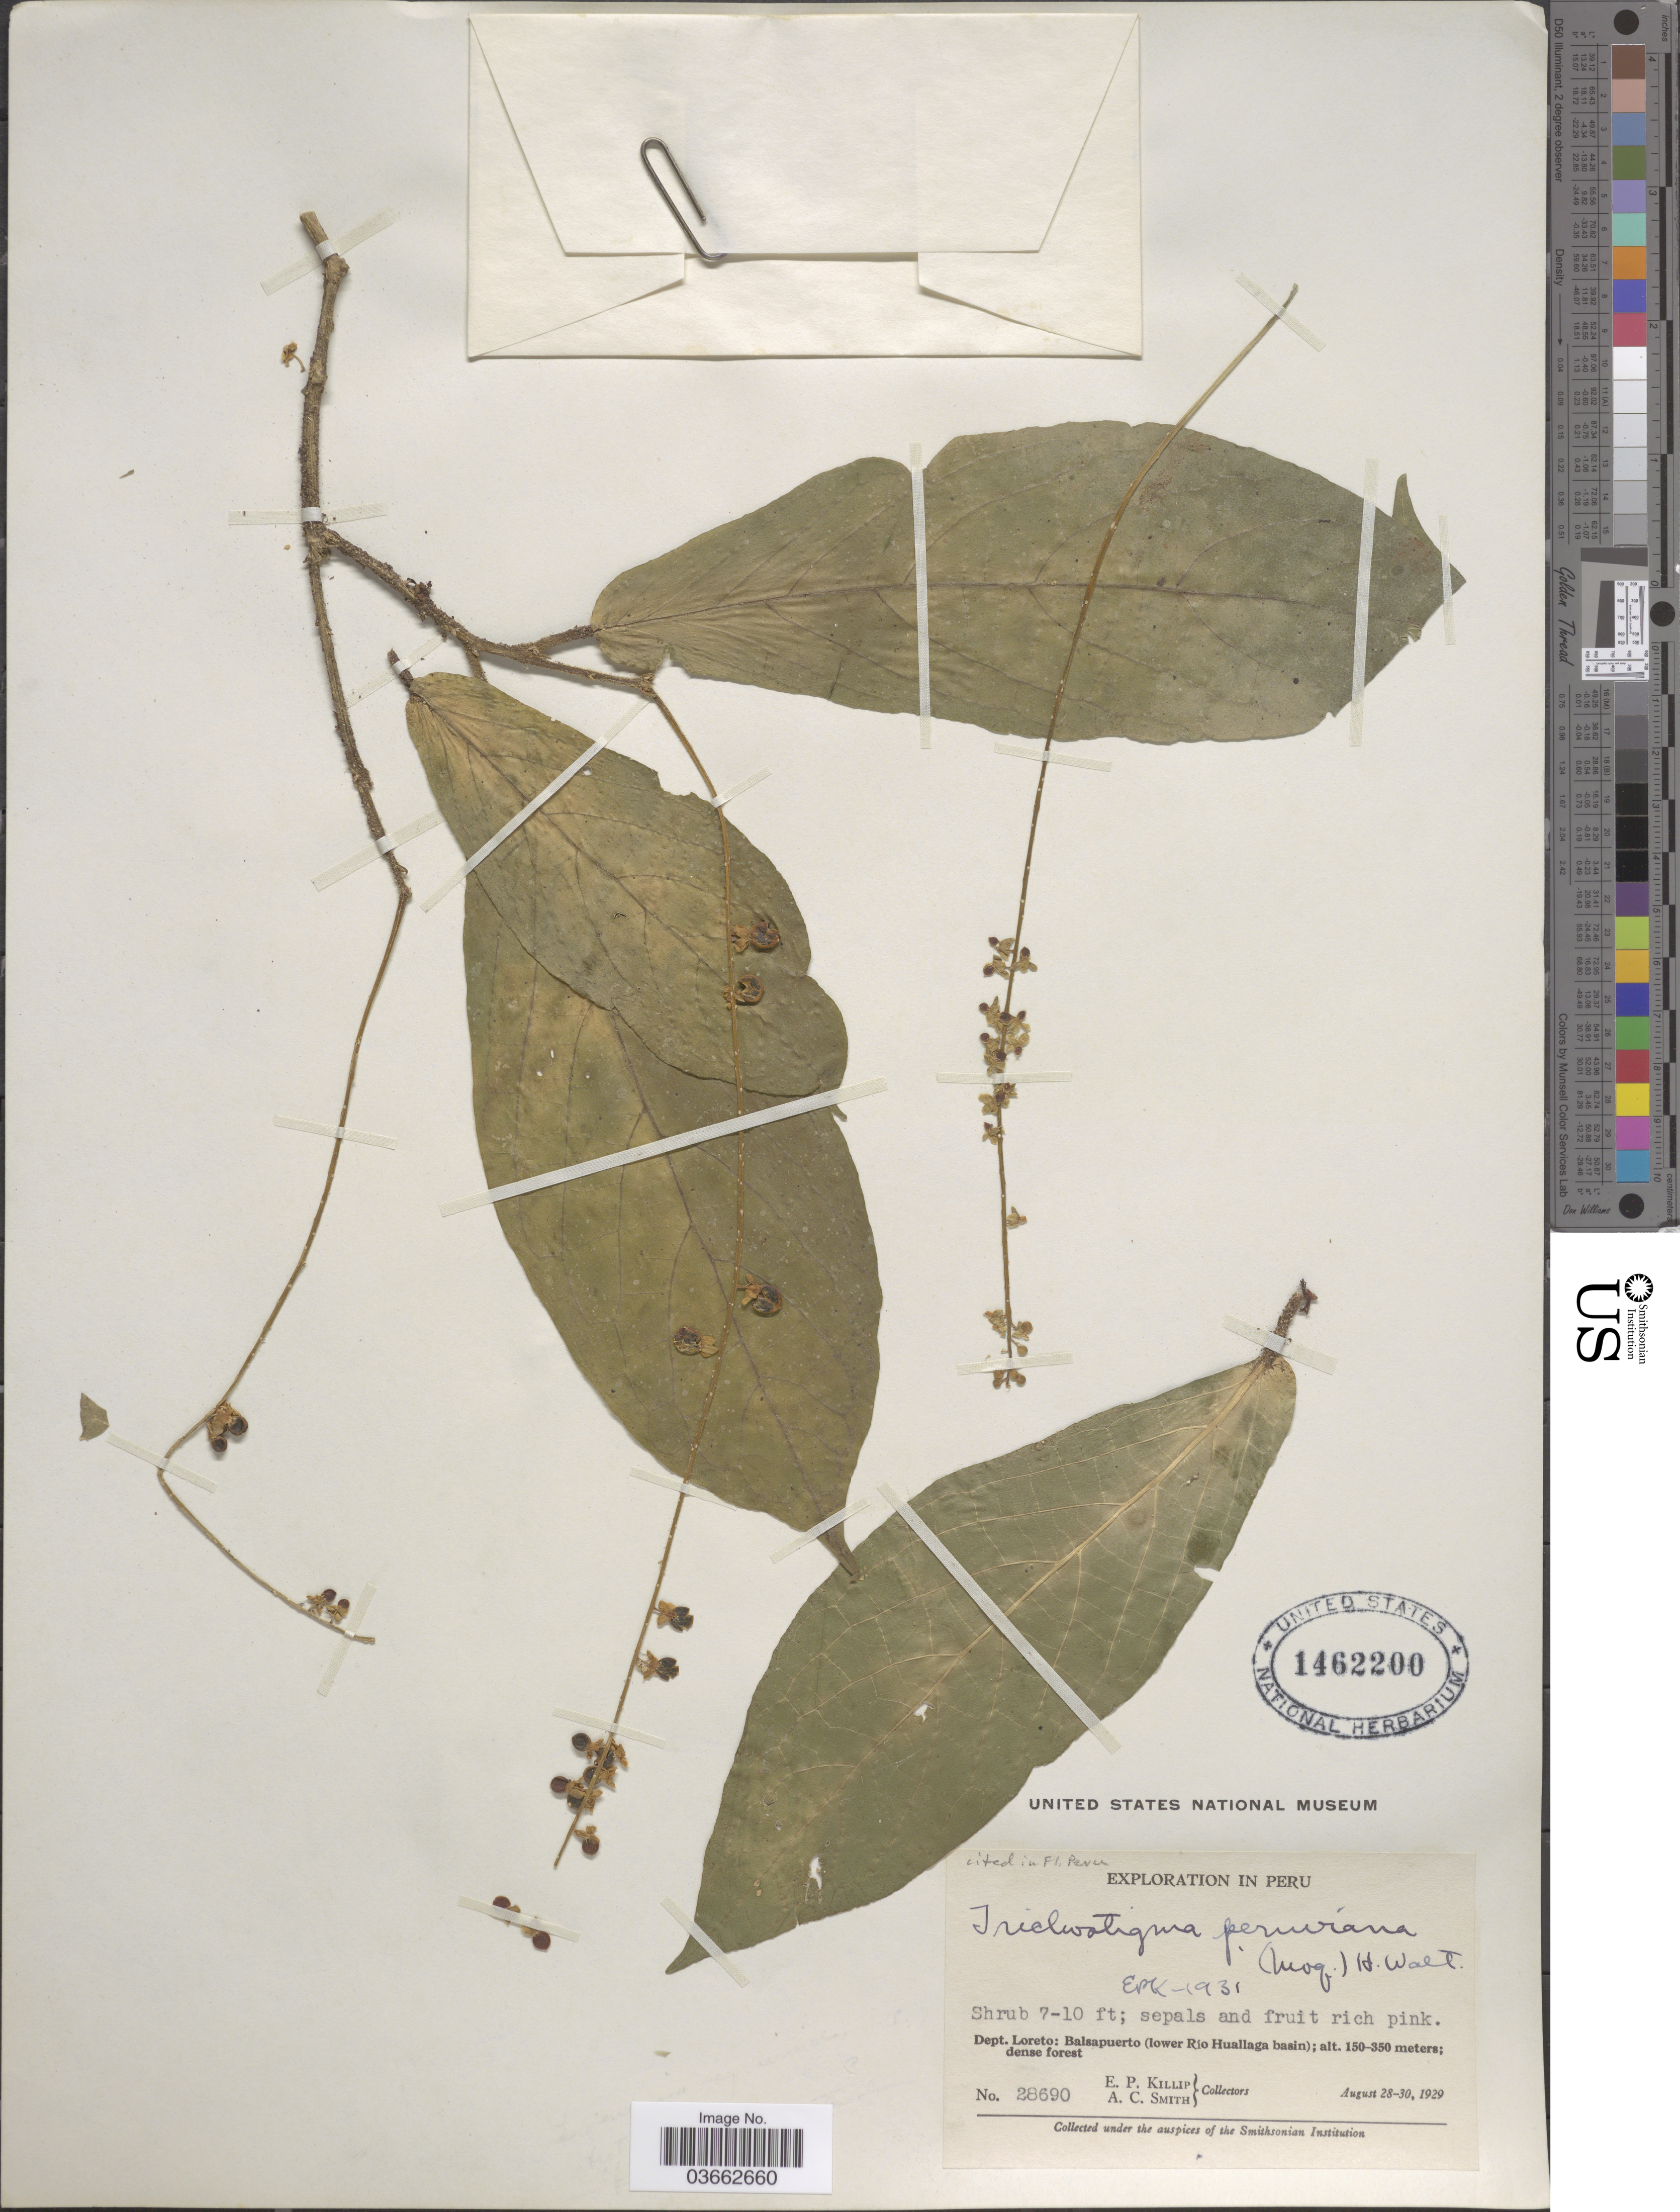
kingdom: Plantae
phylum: Tracheophyta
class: Magnoliopsida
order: Caryophyllales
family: Phytolaccaceae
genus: Trichostigma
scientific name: Trichostigma peruvianum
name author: (Moq.) H. Walter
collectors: E. P. Killip & A. C. Smith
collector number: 28690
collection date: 1929-08-28/1929-08-30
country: Peru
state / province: Loreto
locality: Dept. Loreto: Balsapuerto (lower Río Huallaga basin).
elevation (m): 150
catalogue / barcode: US 1462200